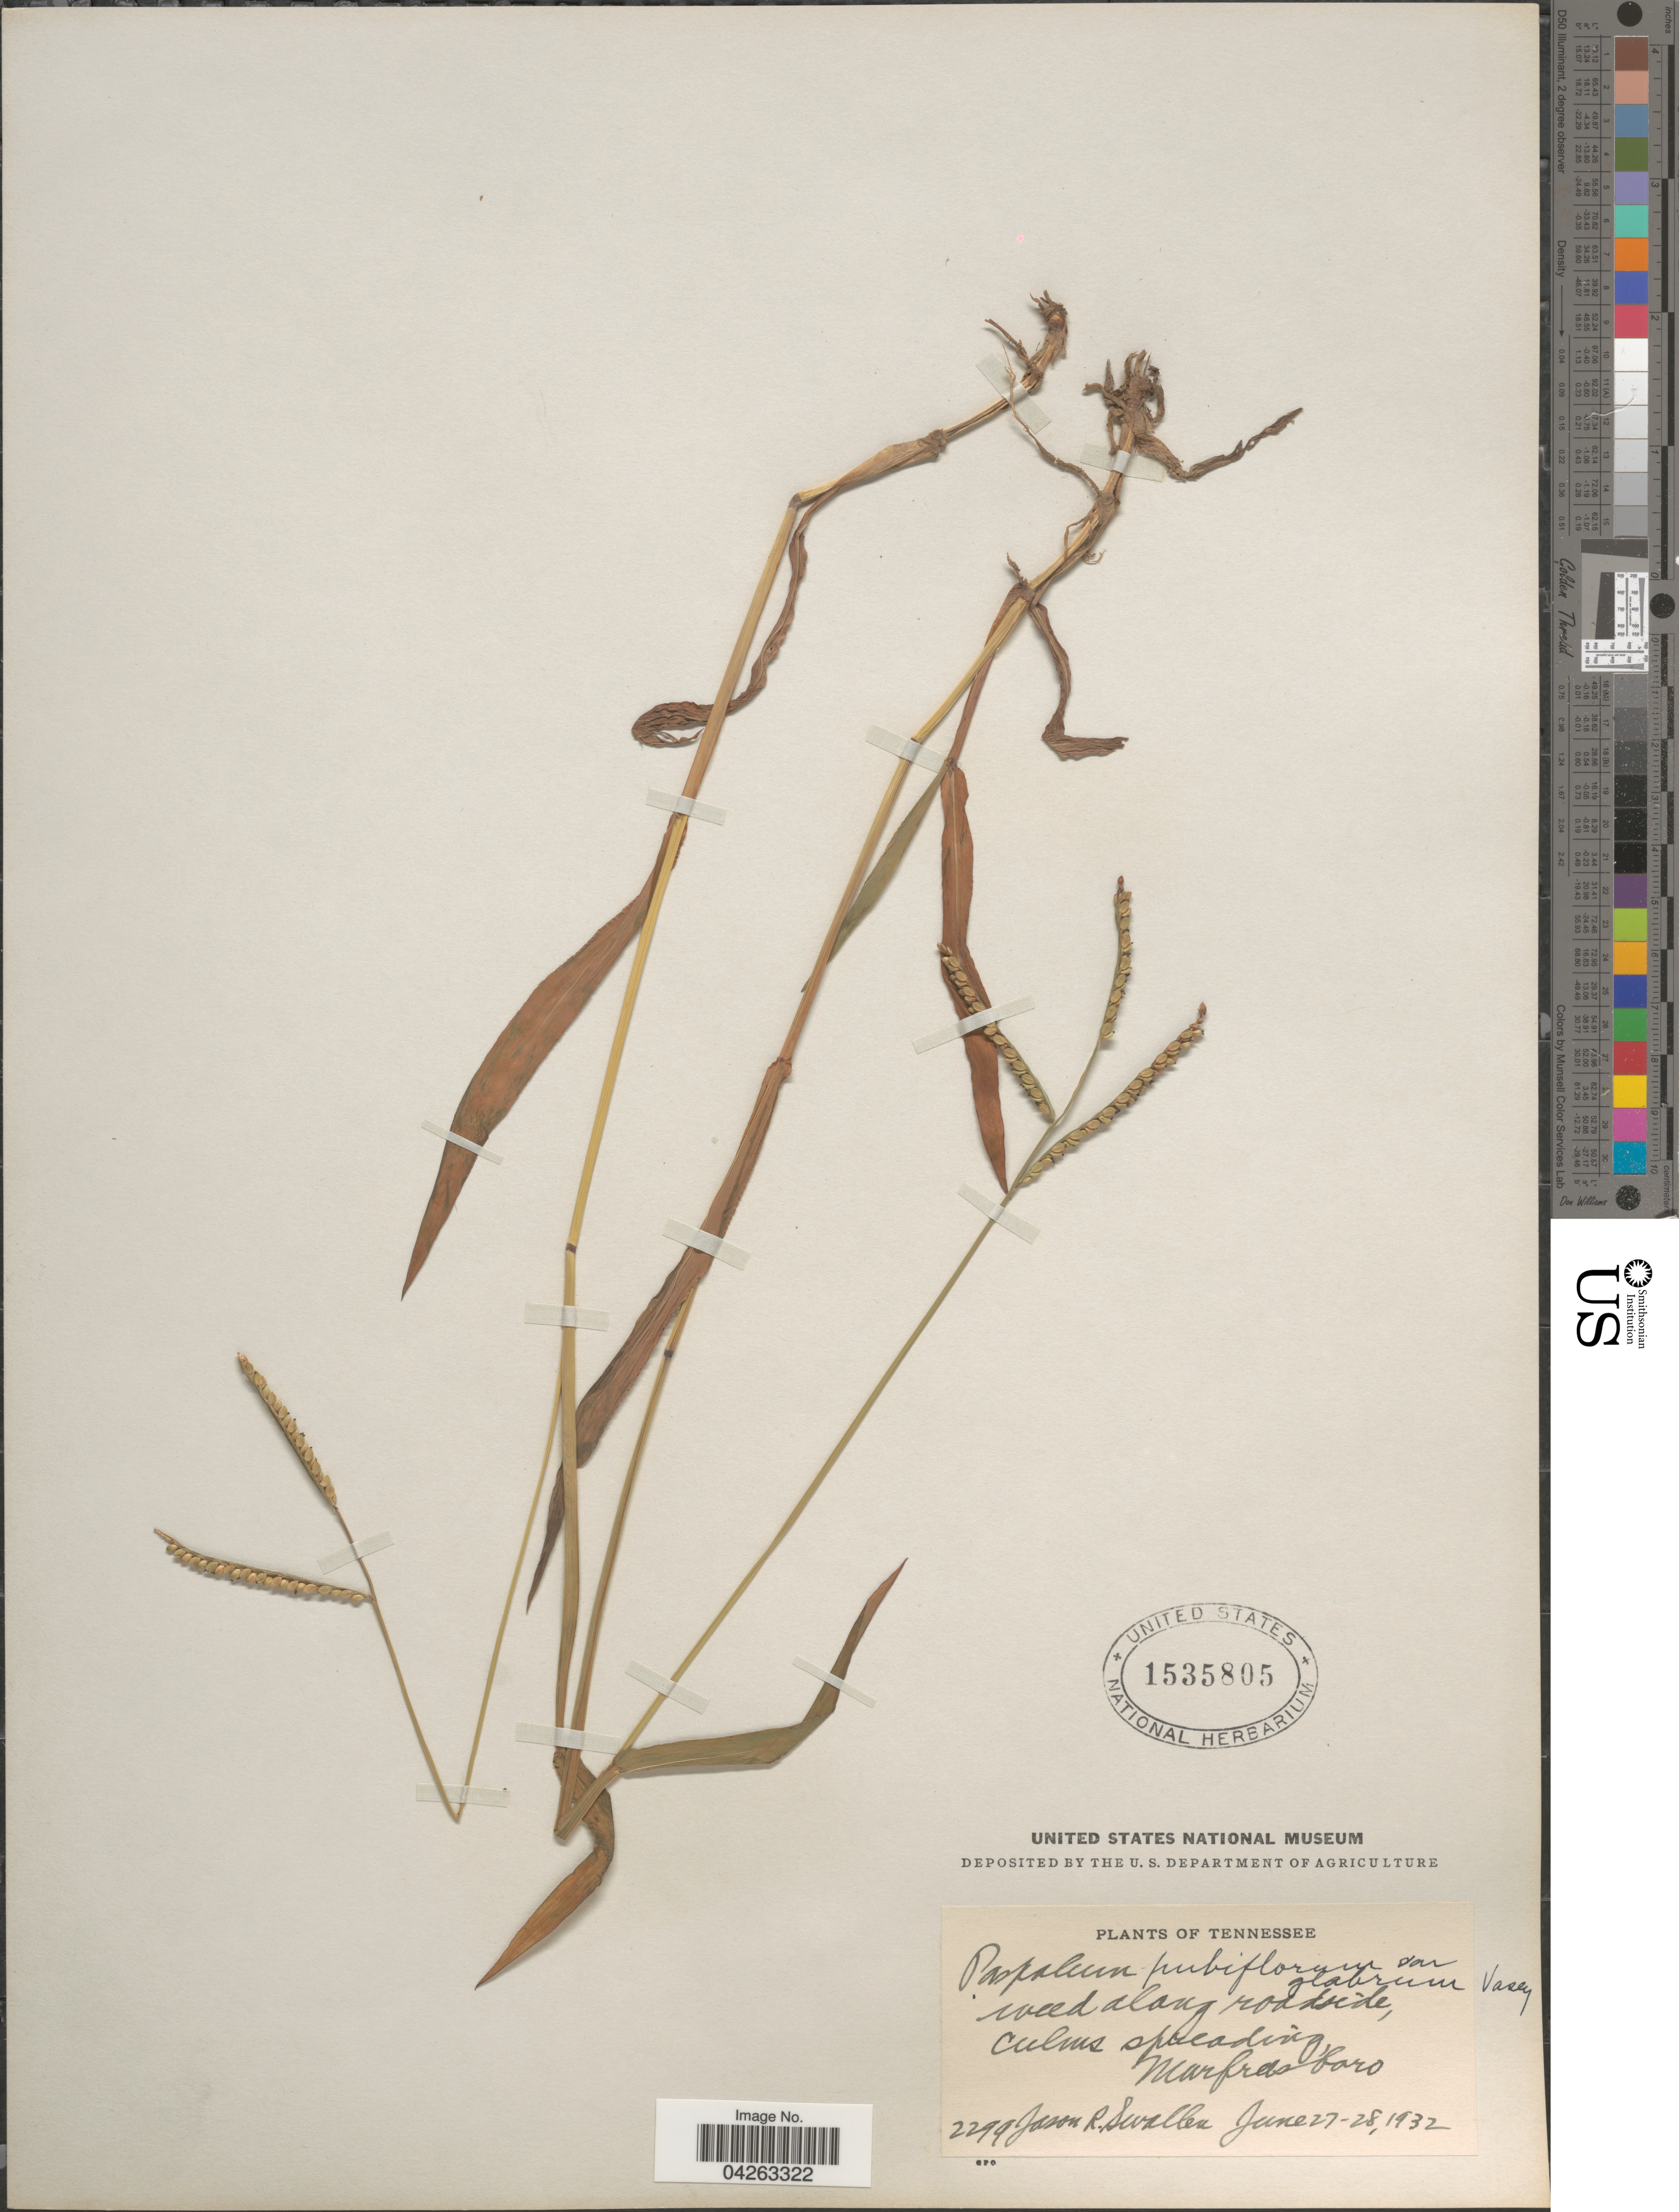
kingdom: Plantae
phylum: Tracheophyta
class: Liliopsida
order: Poales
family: Poaceae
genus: Paspalum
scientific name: Paspalum pubiflorum var. glabrum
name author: Vasey ex Scribn.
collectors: J. R. Swallen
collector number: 2299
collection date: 1932-06-27/1932-06-28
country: United States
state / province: Tennessee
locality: Murfreesboro.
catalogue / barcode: US 1535805